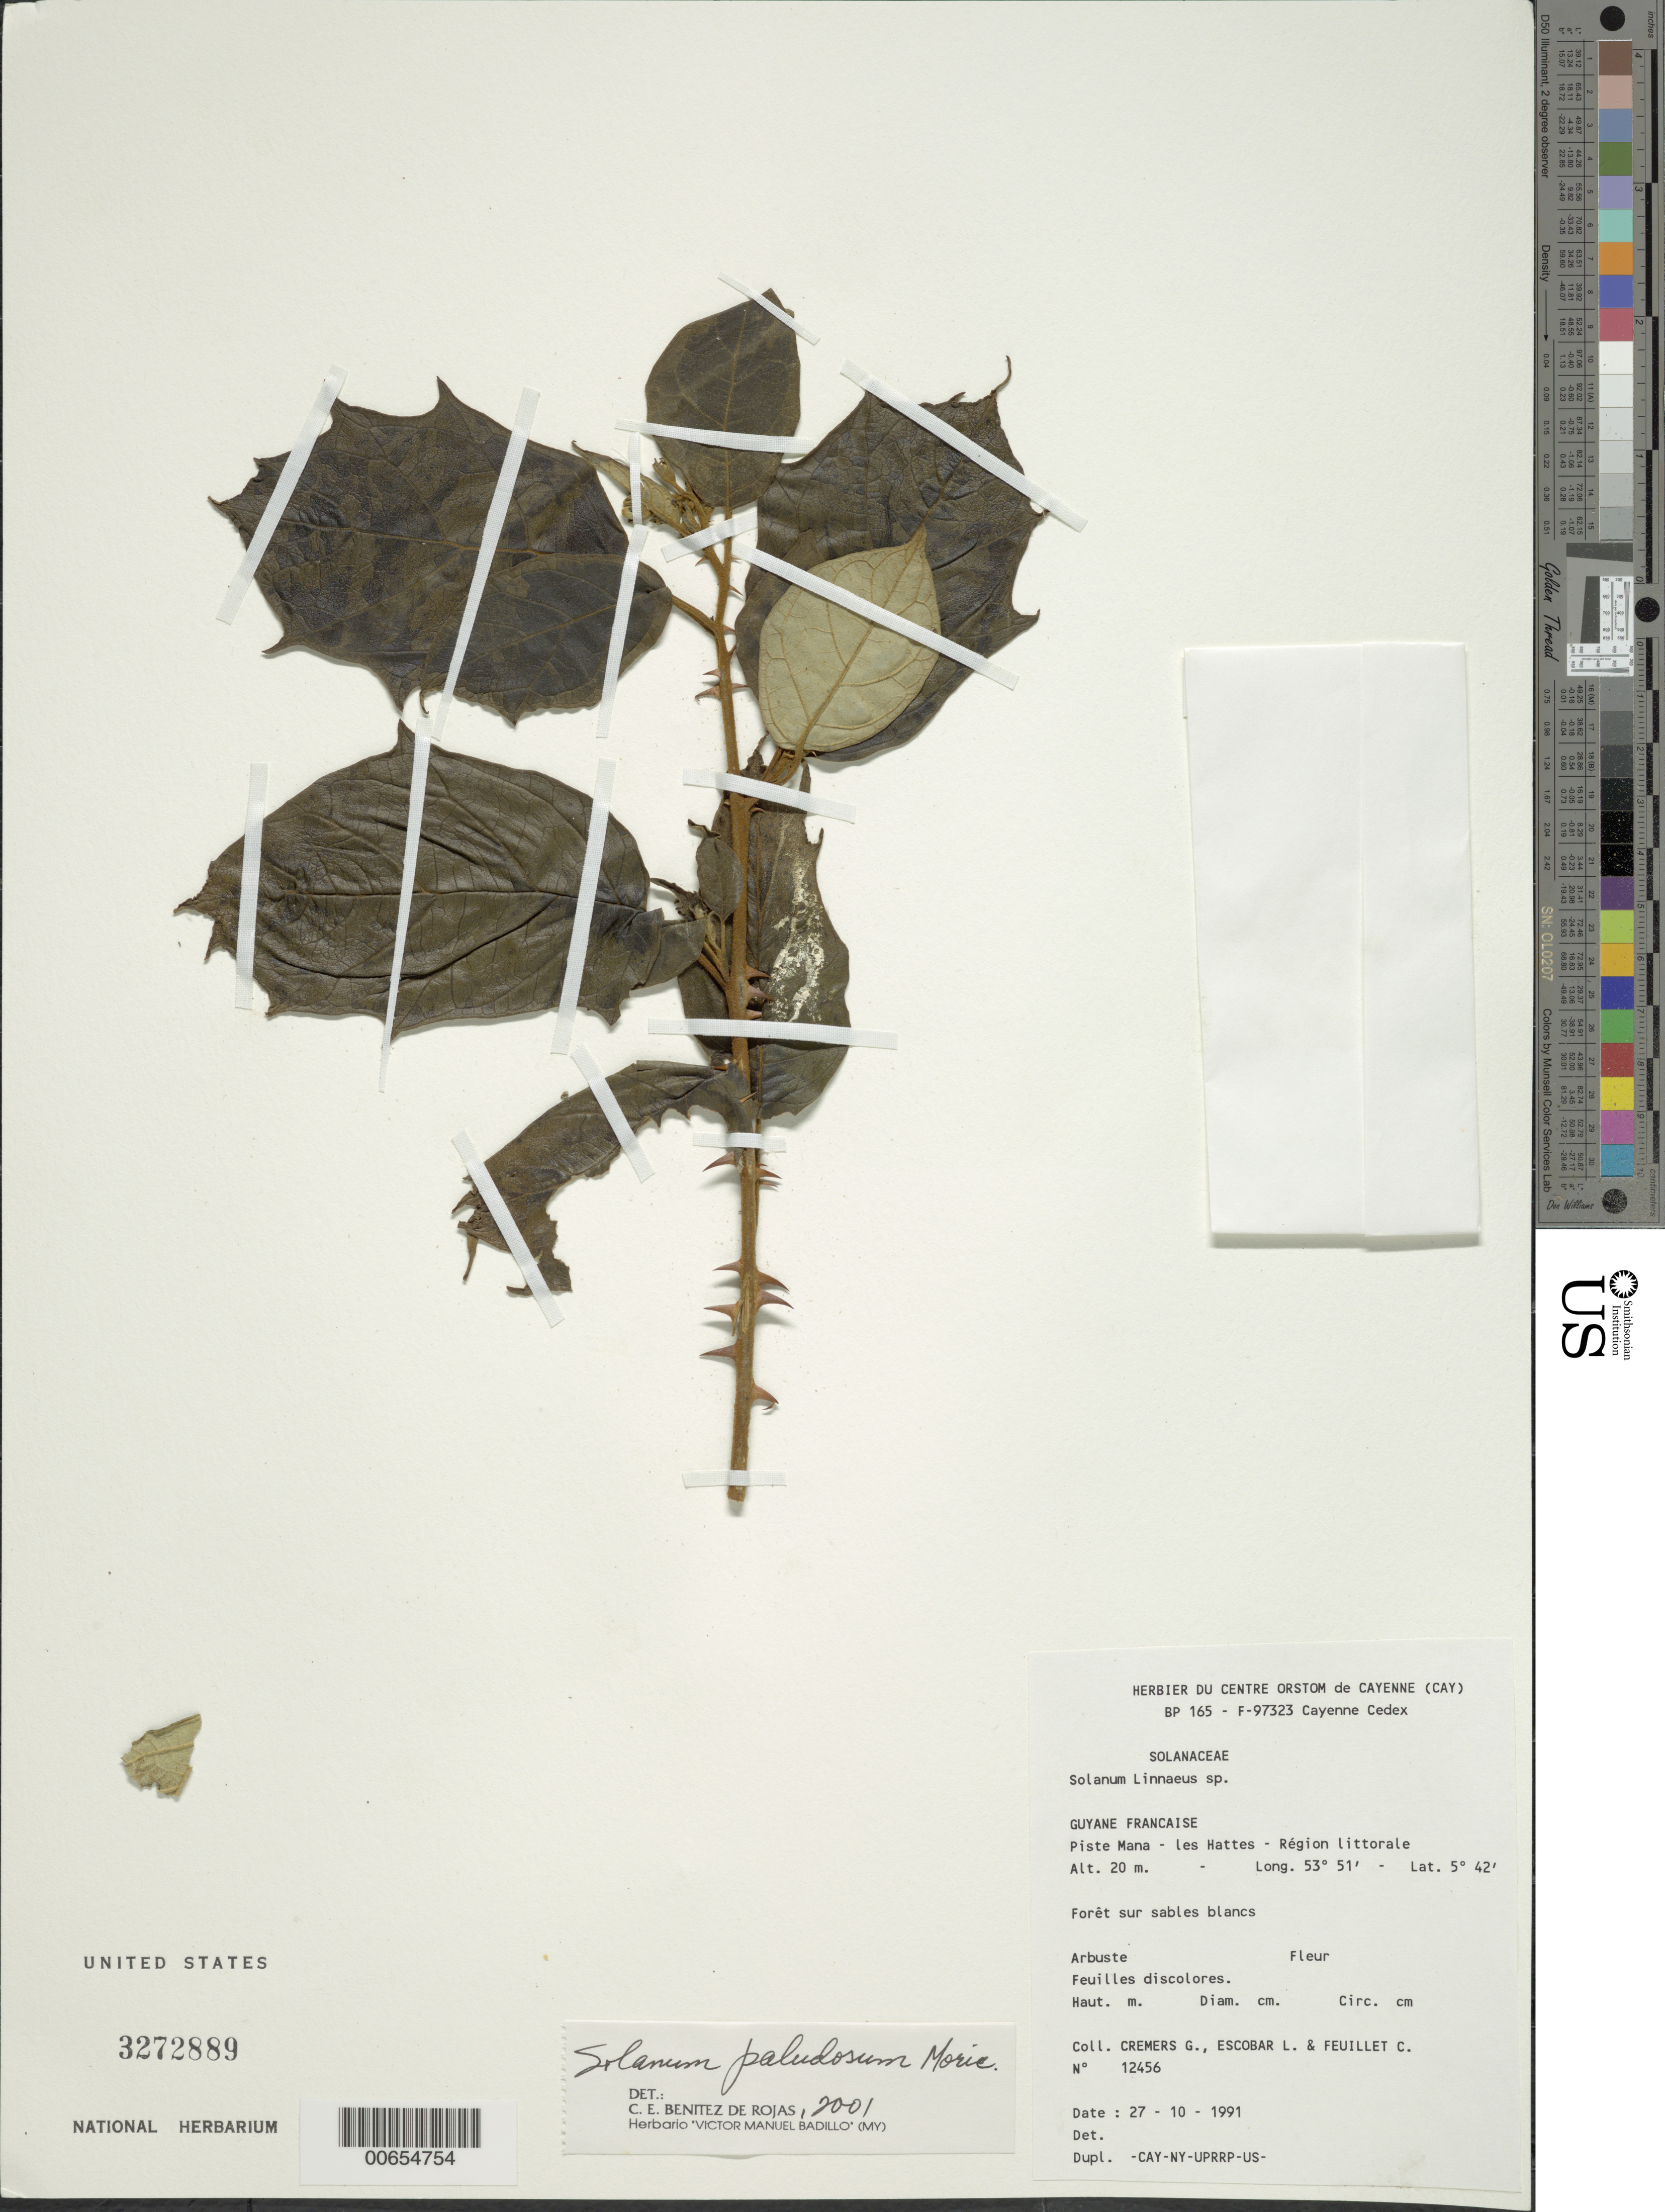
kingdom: Plantae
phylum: Tracheophyta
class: Magnoliopsida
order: Solanales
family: Solanaceae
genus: Solanum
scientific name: Solanum paludosum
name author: Moric.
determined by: Benítez, C. E.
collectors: G. Cremers, L. Escobar & C. Feuillet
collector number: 12456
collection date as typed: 10 Oct 1991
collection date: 1991-10-10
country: French Guiana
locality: Piste Mana, les Hattes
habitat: Forest on white sand.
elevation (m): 20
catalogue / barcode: US 3272889